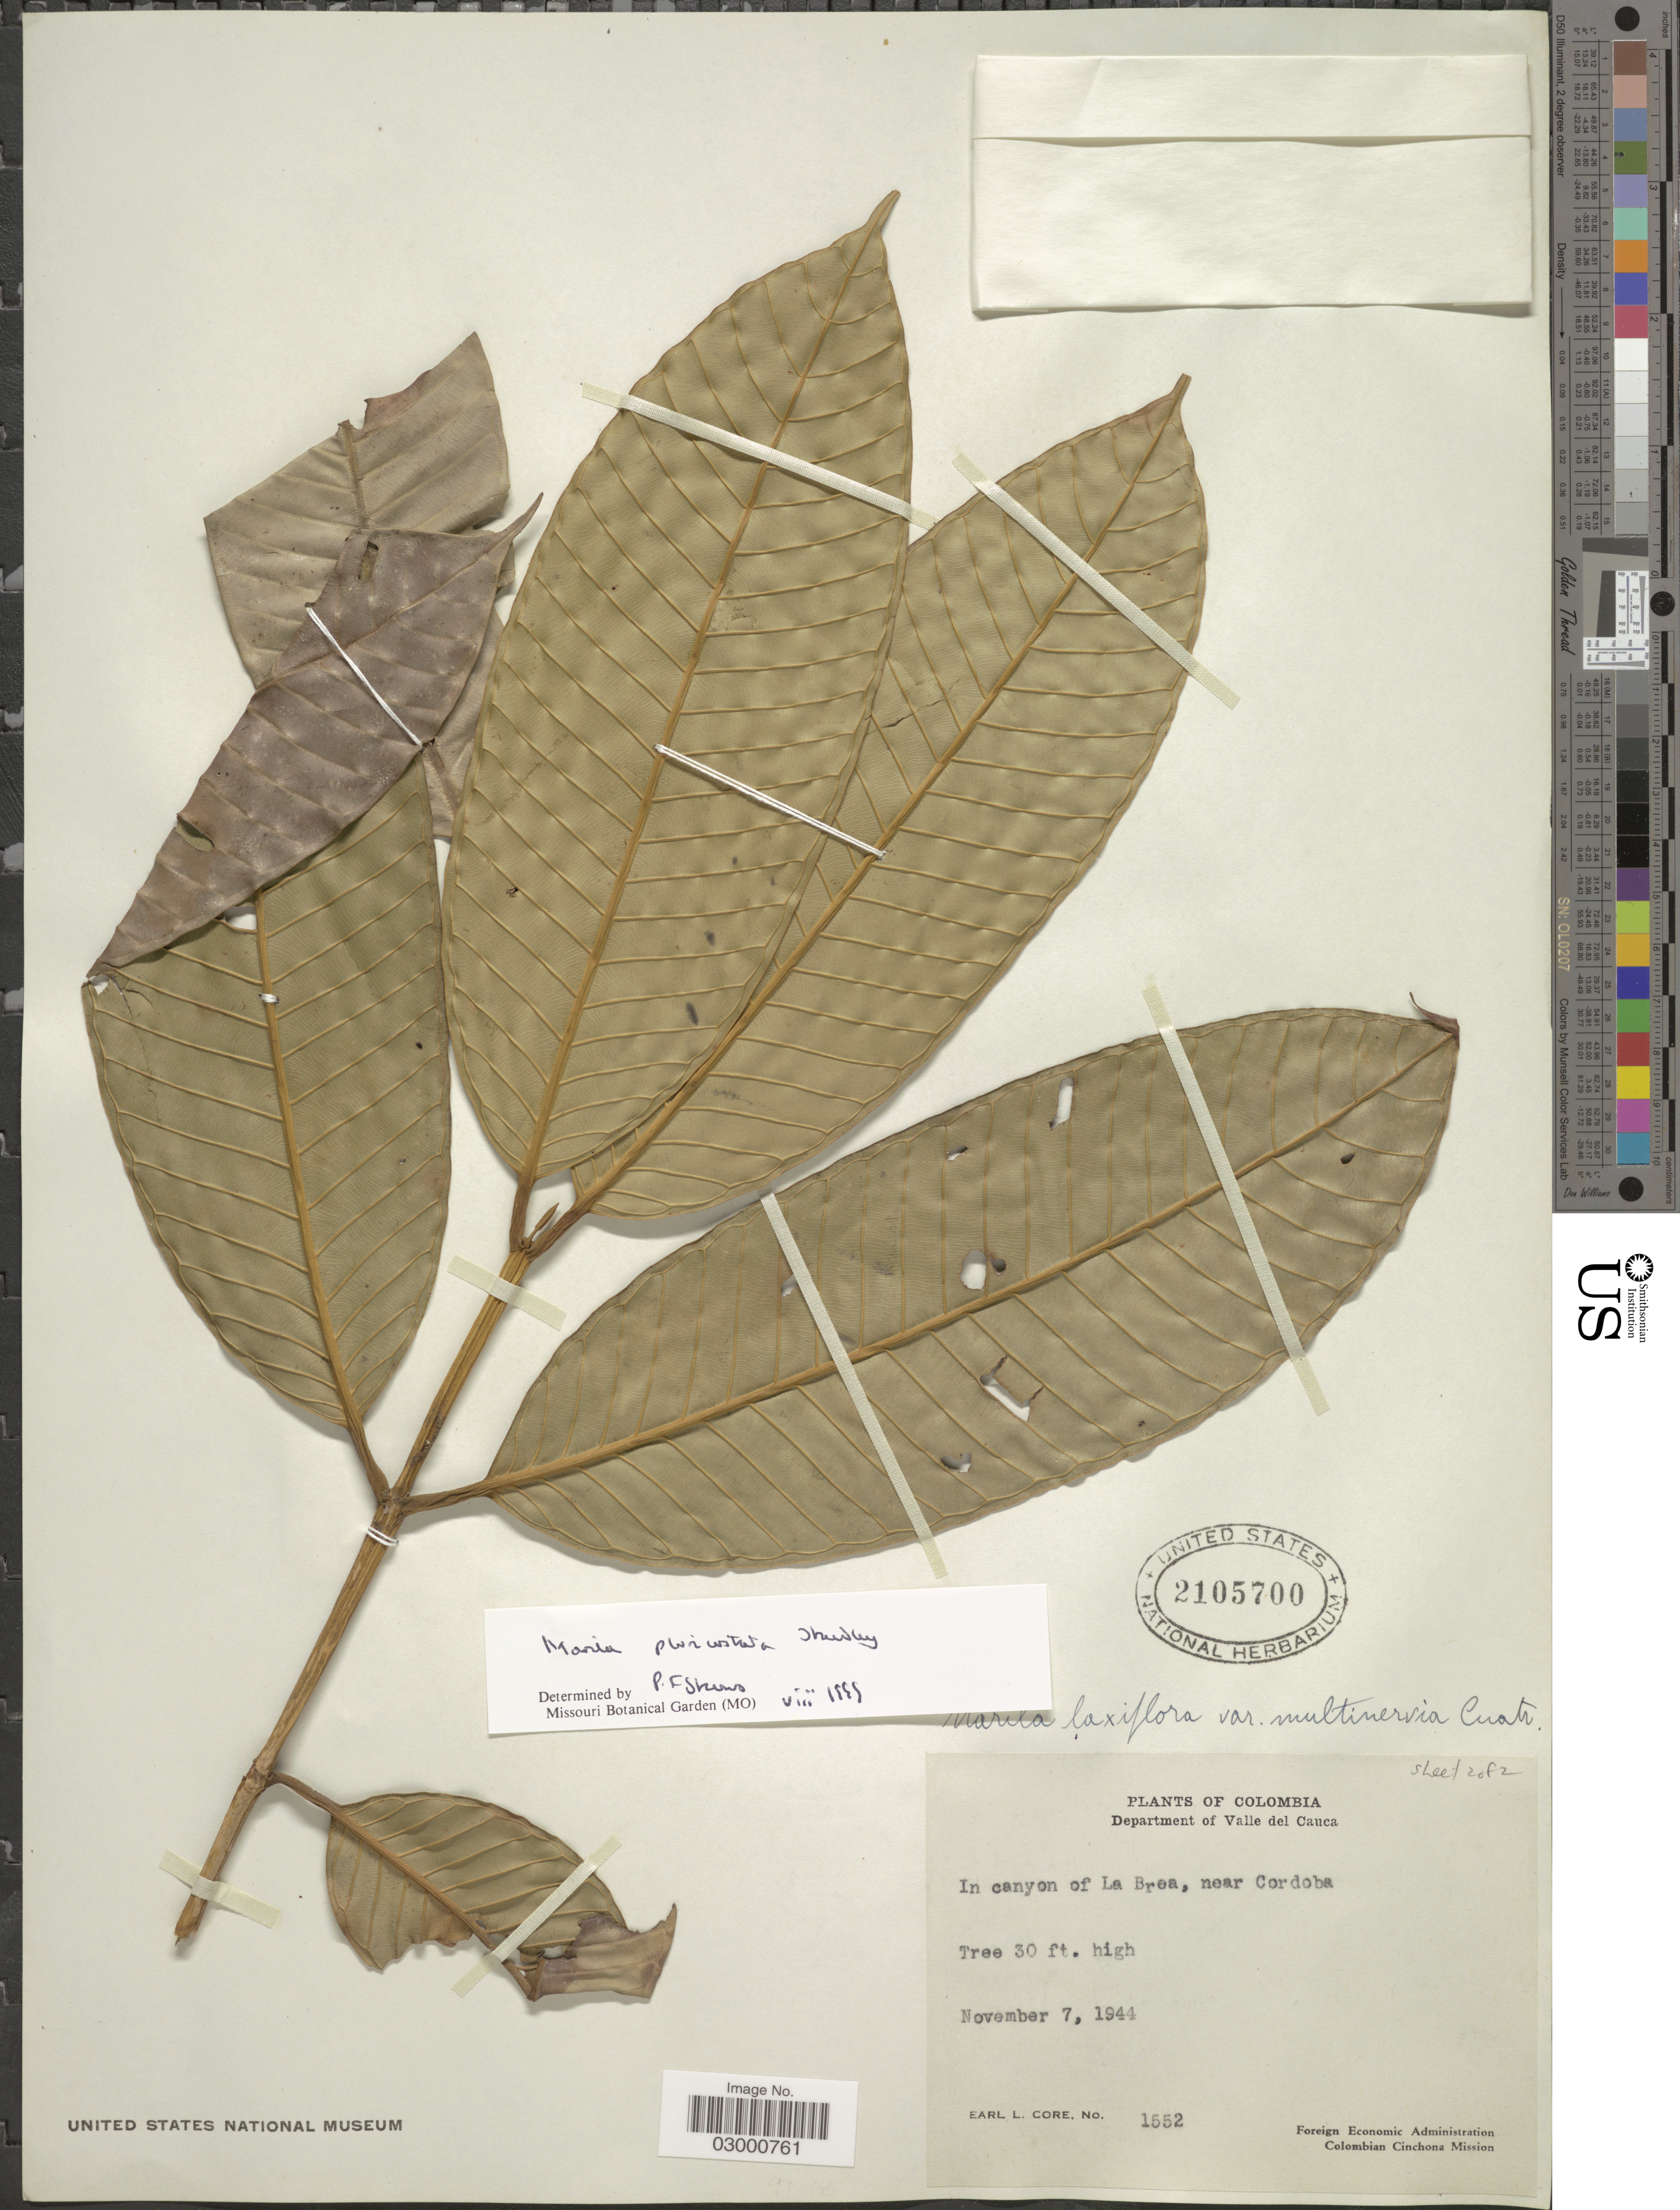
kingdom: Plantae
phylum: Tracheophyta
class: Magnoliopsida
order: Malpighiales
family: Calophyllaceae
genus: Marila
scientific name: Marila pluricostata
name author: Standl. & L.O. Williams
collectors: E. Core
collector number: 1552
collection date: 1944-11-07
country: Colombia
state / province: Valle del Cauca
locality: Department of Valle del Cauca. In canyon of La Brea, near Cordoba.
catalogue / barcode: US 2105700